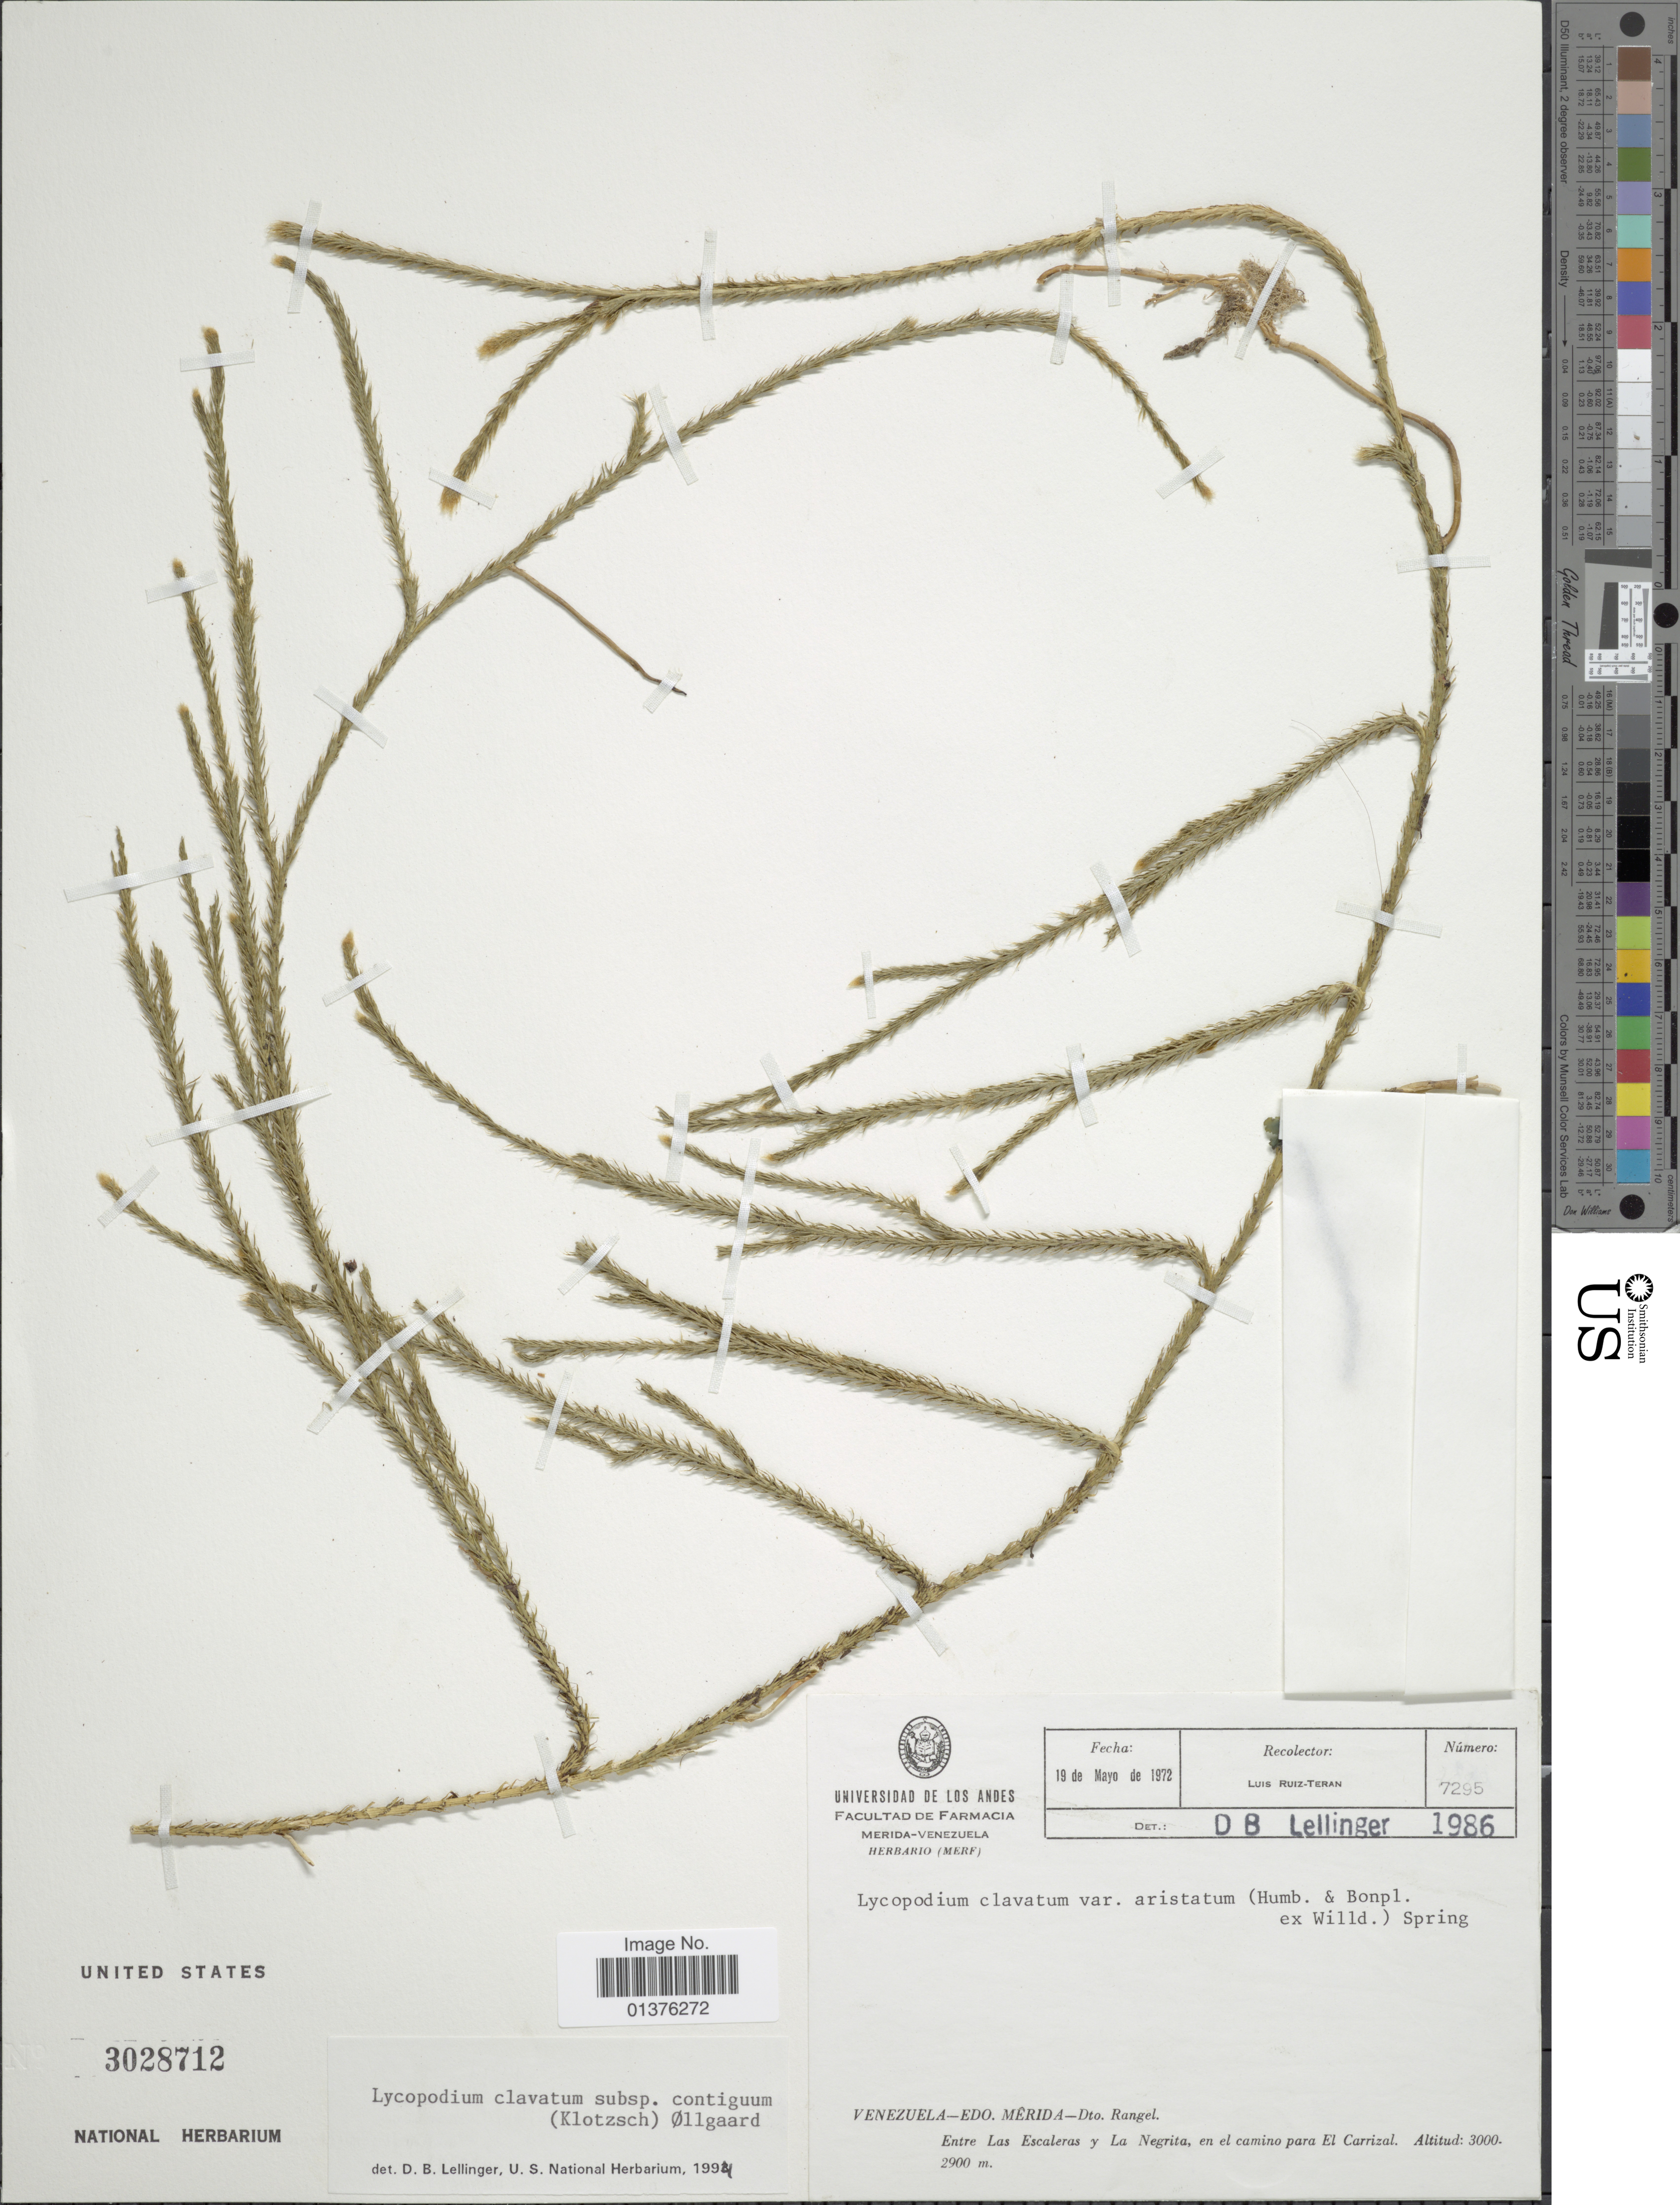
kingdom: Plantae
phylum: Tracheophyta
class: Lycopodiopsida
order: Lycopodiales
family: Lycopodiaceae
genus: Lycopodium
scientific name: Lycopodium clavatum subsp. contiguum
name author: (Klotzsch) B. Øllg.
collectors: L. E. Ruíz-Terán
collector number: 7295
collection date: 1972-05-19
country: Venezuela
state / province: Mérida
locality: Dto. Rangel, entre Las Escaleras y la Negrita, en el camino para El Carrizal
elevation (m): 2900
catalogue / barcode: US 302872